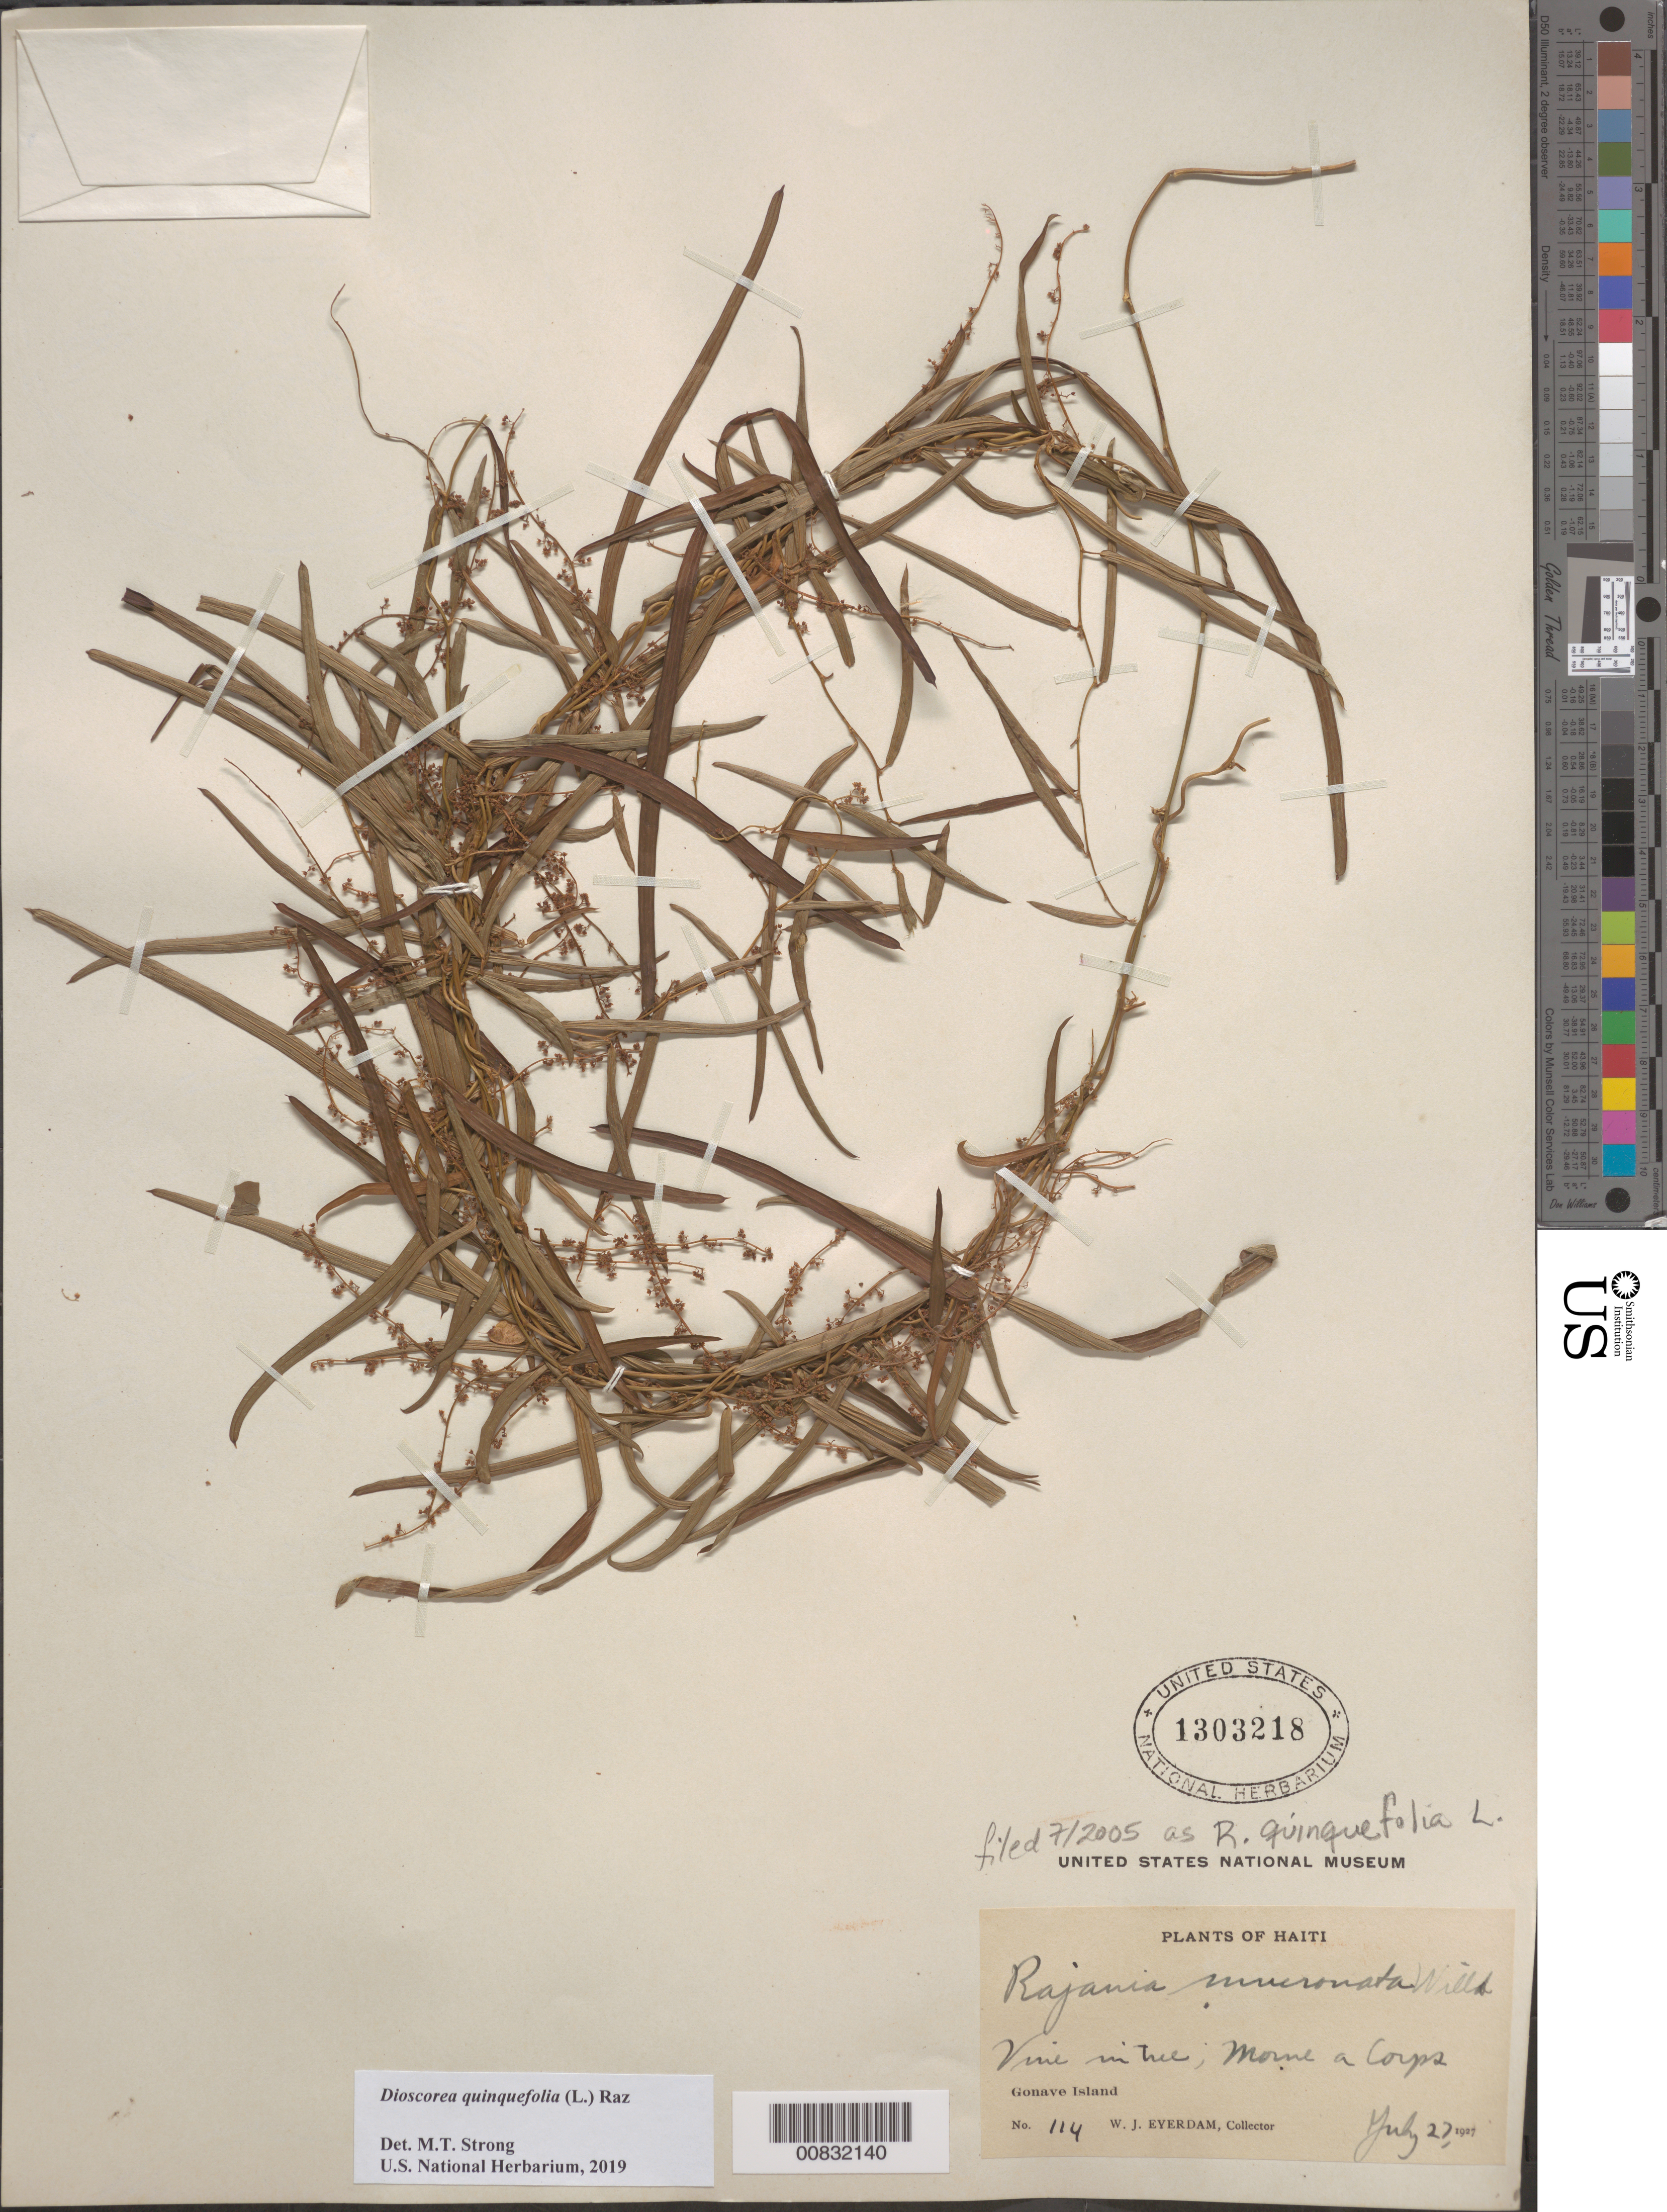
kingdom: Plantae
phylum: Tracheophyta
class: Liliopsida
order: Dioscoreales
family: Dioscoreaceae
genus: Dioscorea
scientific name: Dioscorea quinquefolia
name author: (L.) Raz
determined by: Strong, M. T., (US), Smithsonian Institution - National Museum of Natural History (UNITED STATES)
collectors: W. J. Eyerdam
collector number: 114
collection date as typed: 27 Jul 1927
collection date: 1927-07-27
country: Haiti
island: Gonave I.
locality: Gonave Island. Morne a Corps.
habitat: Vine in tree.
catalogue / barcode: US 1303218